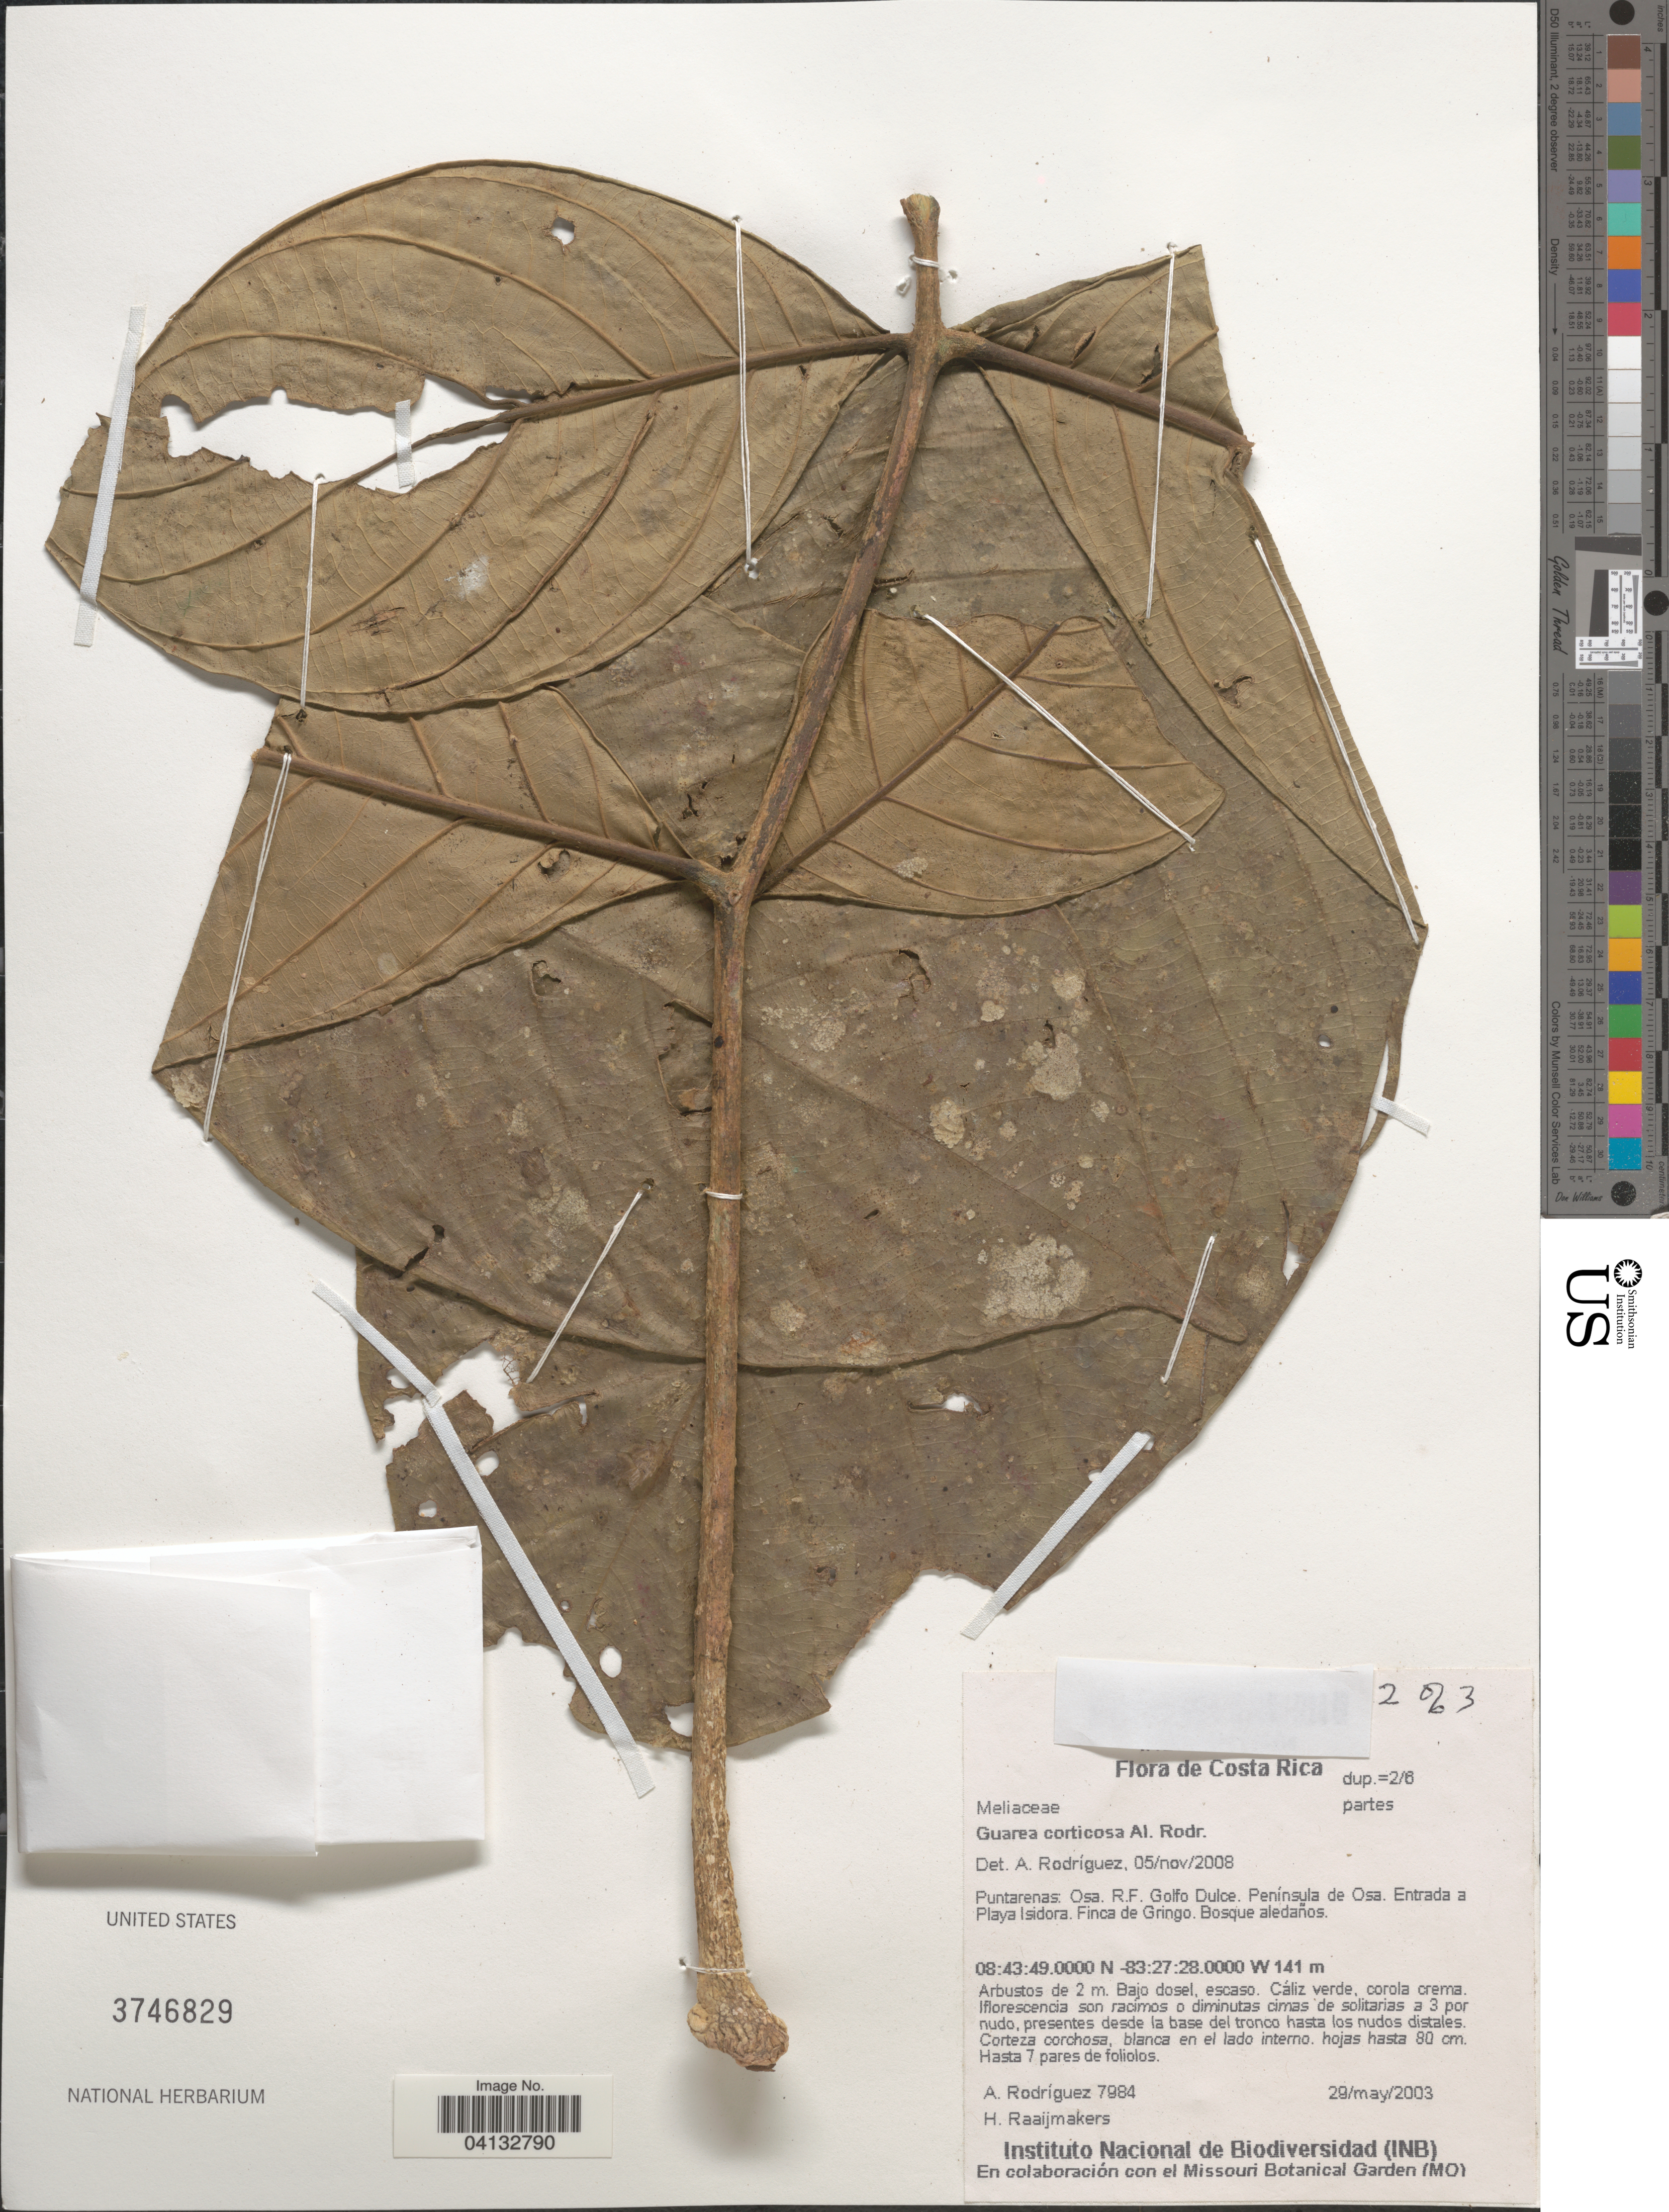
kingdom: Plantae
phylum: Tracheophyta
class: Magnoliopsida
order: Sapindales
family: Meliaceae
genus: Guarea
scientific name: Guarea corticosa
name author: Al. Rodr.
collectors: A. Rodríguez & H. Raaijmakers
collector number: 7984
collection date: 2003-05-29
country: Costa Rica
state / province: Puntarenas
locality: Osa. R.F. Golfo Dulce. Península de Osa. Entrada a Playa Isidora. Finca de Gringo. Bosque aledaños.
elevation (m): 141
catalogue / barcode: US 3746829